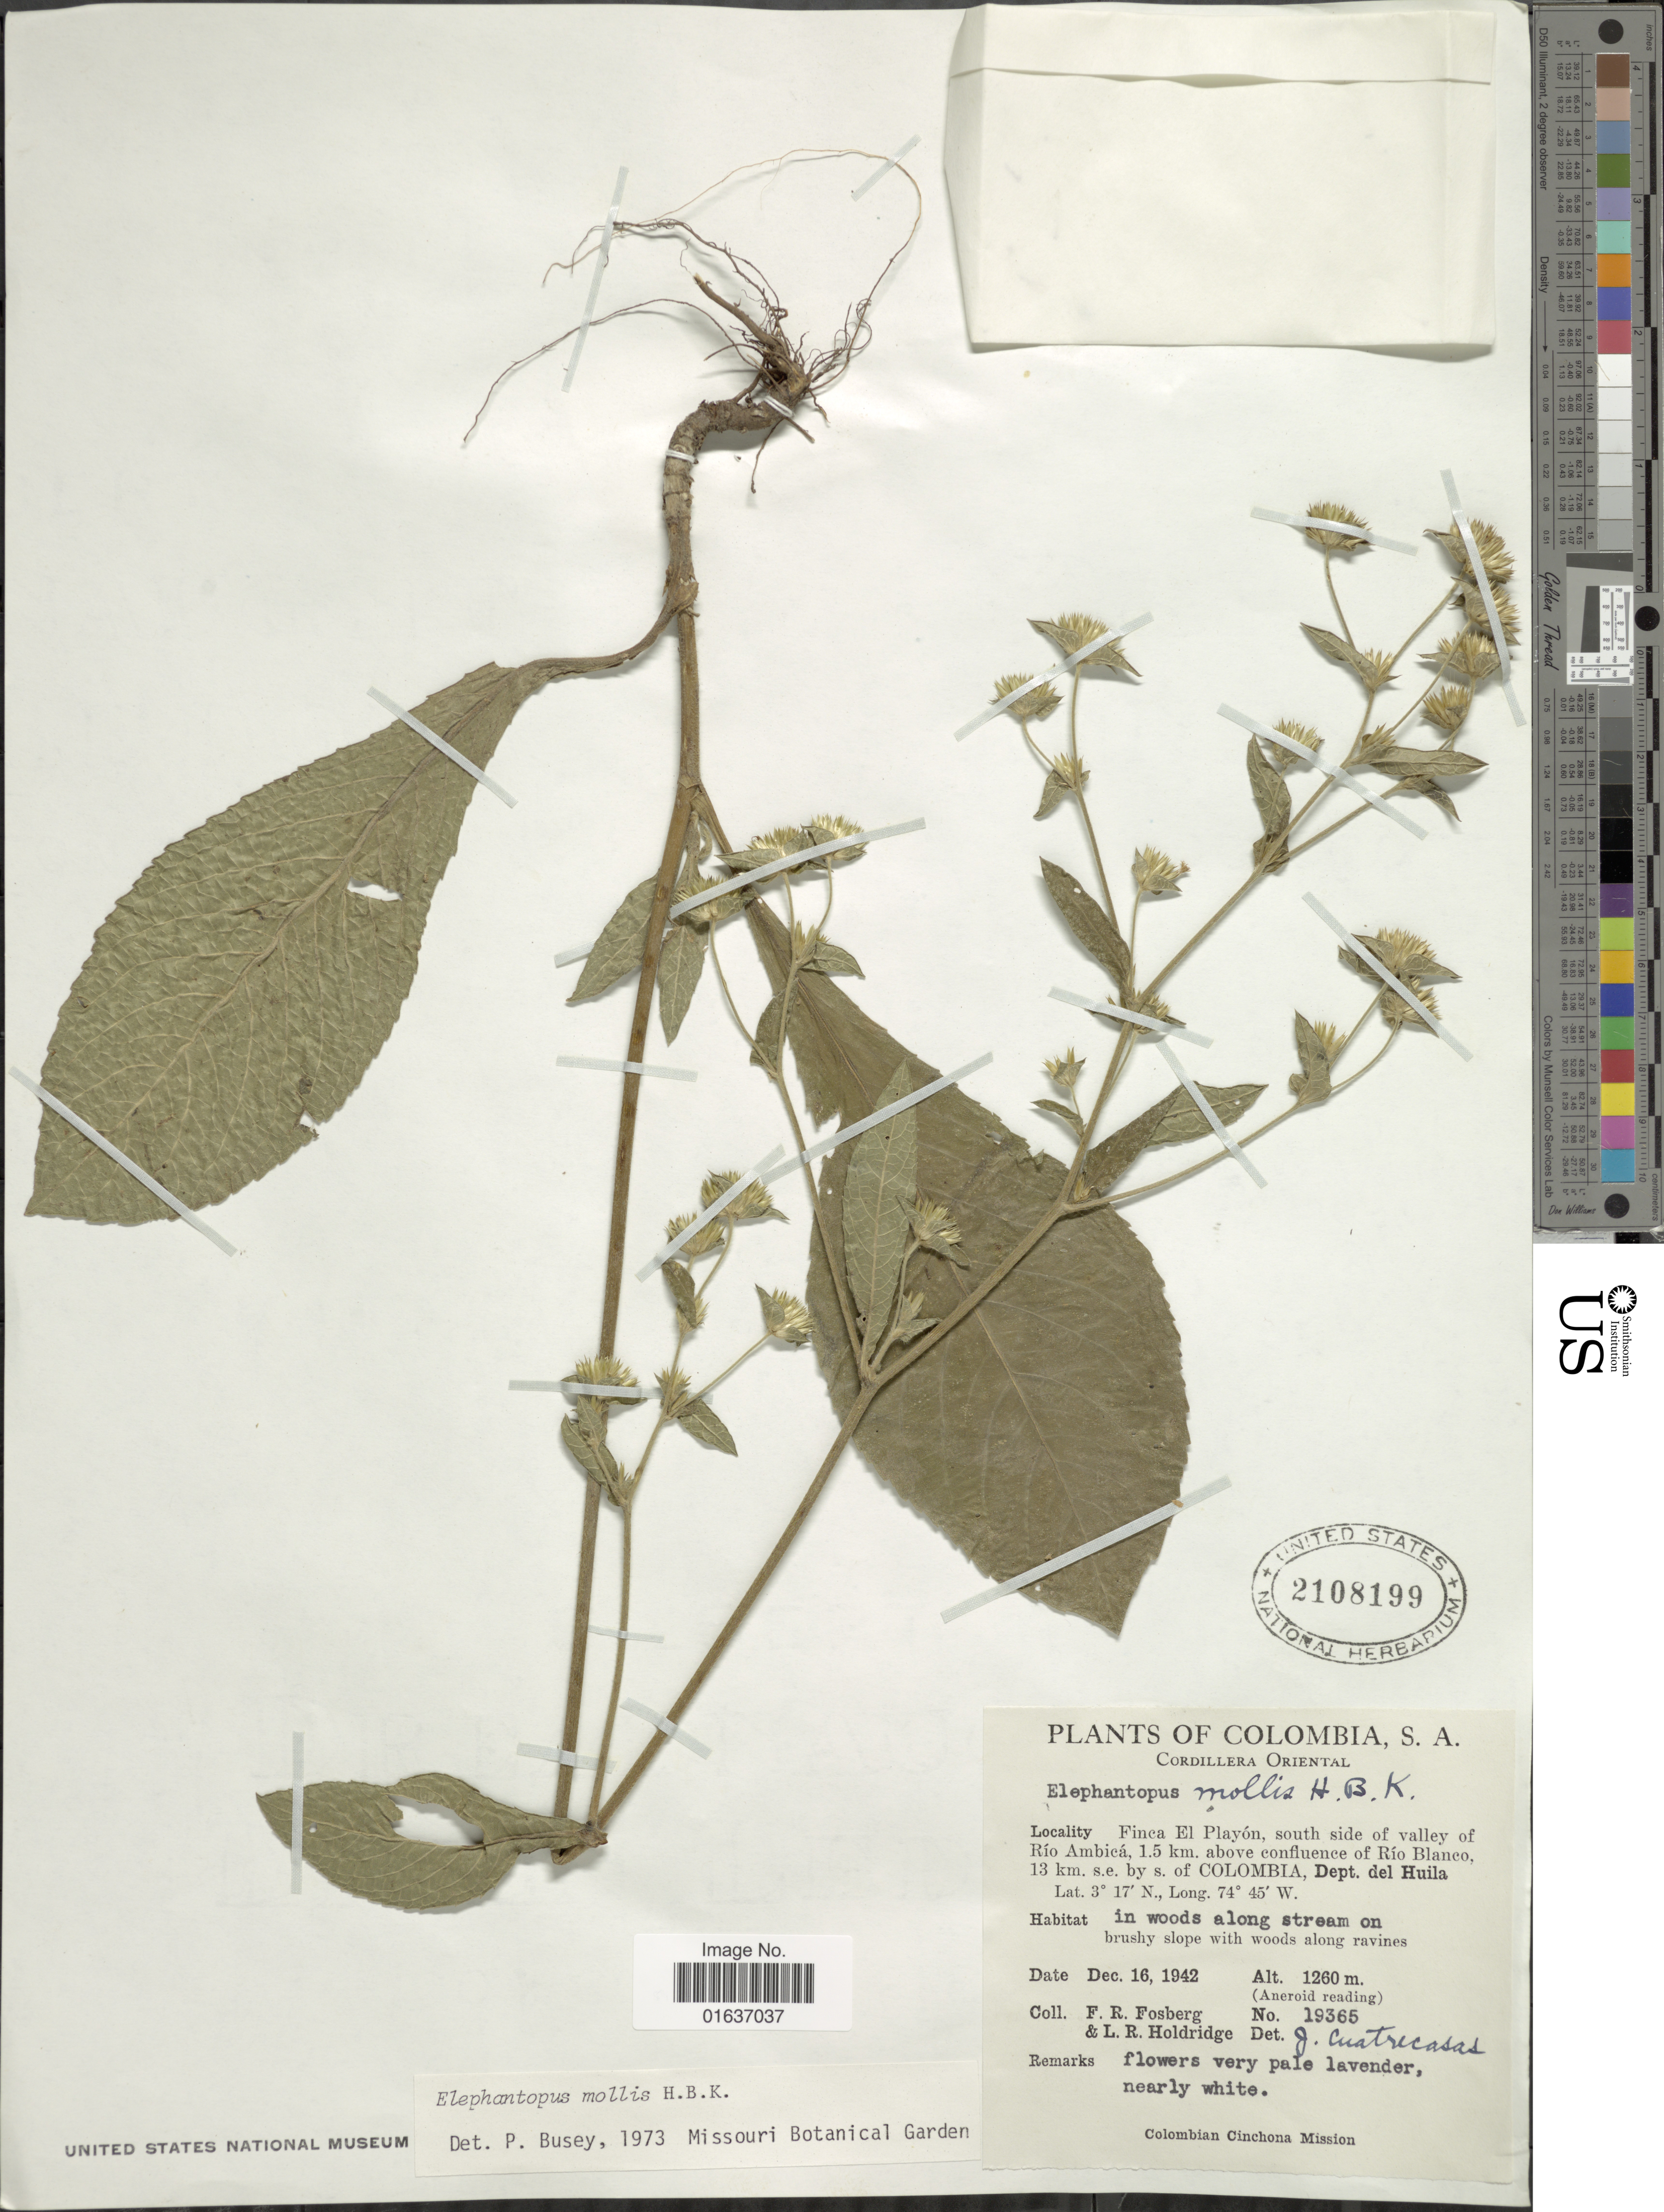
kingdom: Plantae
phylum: Tracheophyta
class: Magnoliopsida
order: Asterales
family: Asteraceae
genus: Elephantopus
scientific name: Elephantopus mollis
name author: Kunth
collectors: F. R. Fosberg & L. Holdridge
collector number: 19365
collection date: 1942-12-16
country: Colombia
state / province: Huila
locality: Cordillera Oriental, Finca El Playón, south side of valley of Río Ambicá, 1.5 km. above confluence of Río Blanco, 13 km. s.e. by s. of Colombia, in woods along stream on brushy slope with woods along ravines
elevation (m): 1260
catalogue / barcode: US 2108199